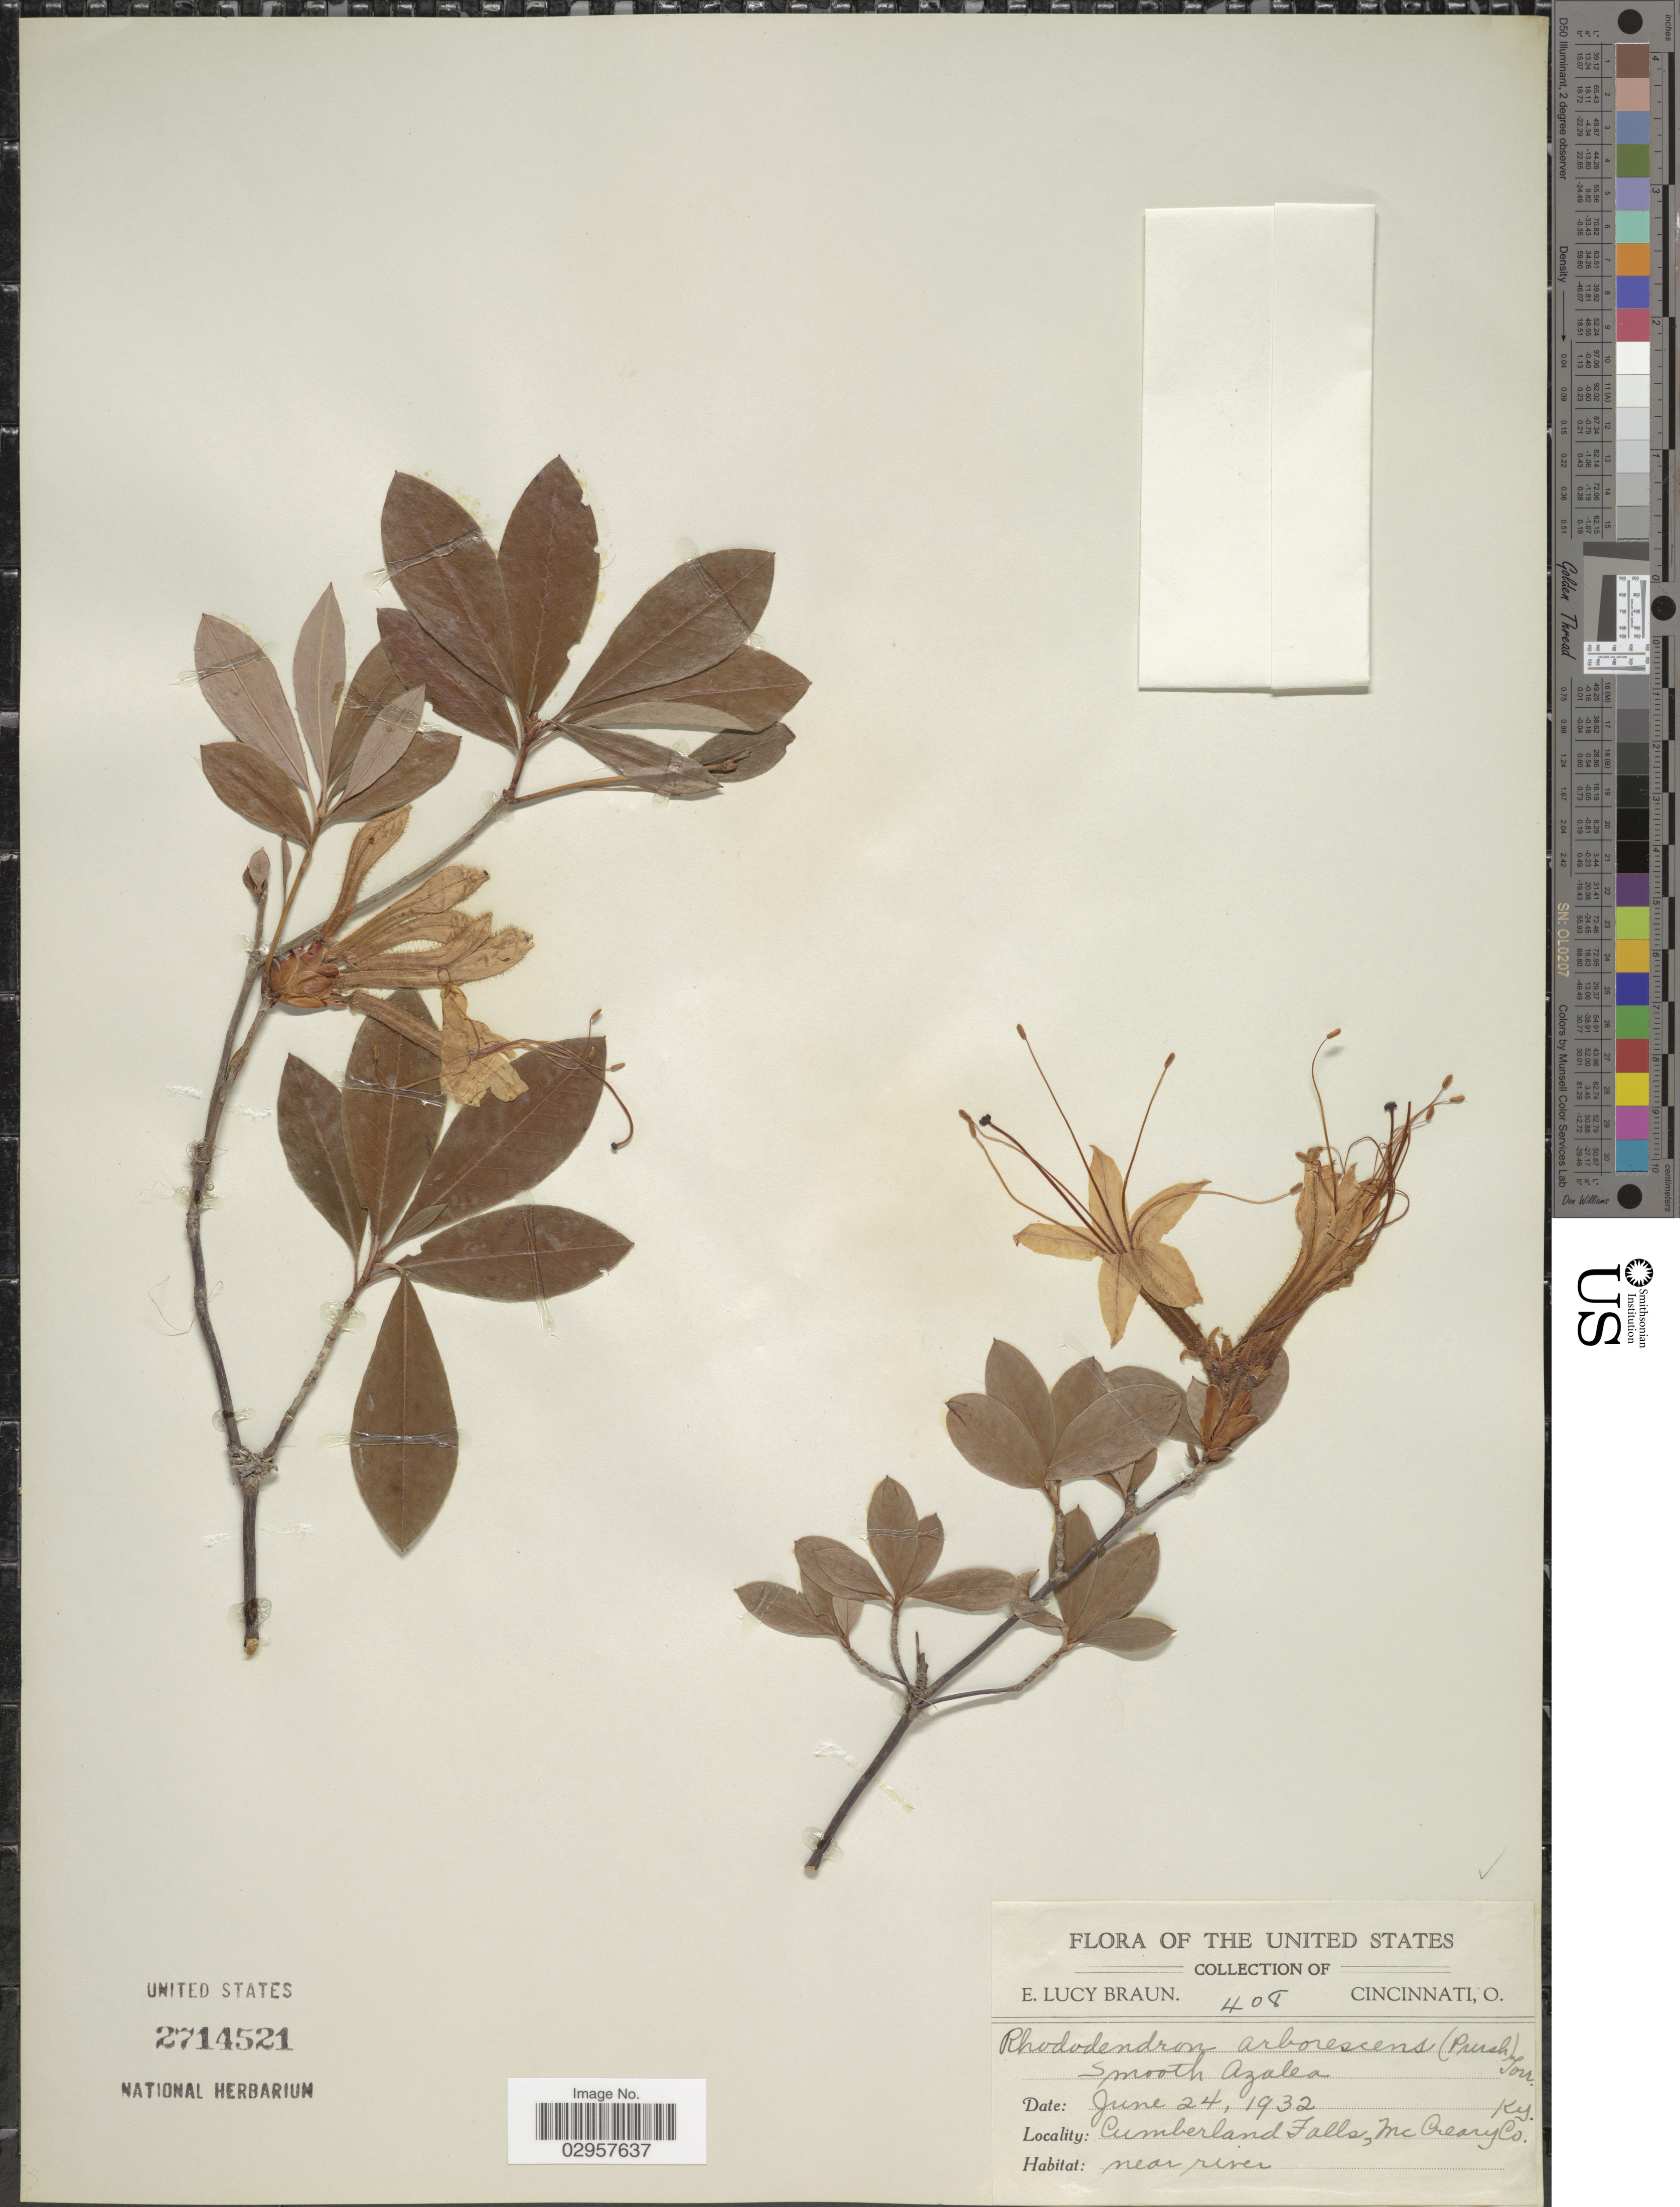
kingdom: Plantae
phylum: Tracheophyta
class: Magnoliopsida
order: Ericales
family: Ericaceae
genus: Rhododendron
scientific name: Rhododendron arborescens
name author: (Pursh) Torr.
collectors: E. L. Braun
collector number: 408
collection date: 1932-06-24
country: United States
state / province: Kentucky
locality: Cumberland Falls, McCreary Co. near river.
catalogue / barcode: US 2714521